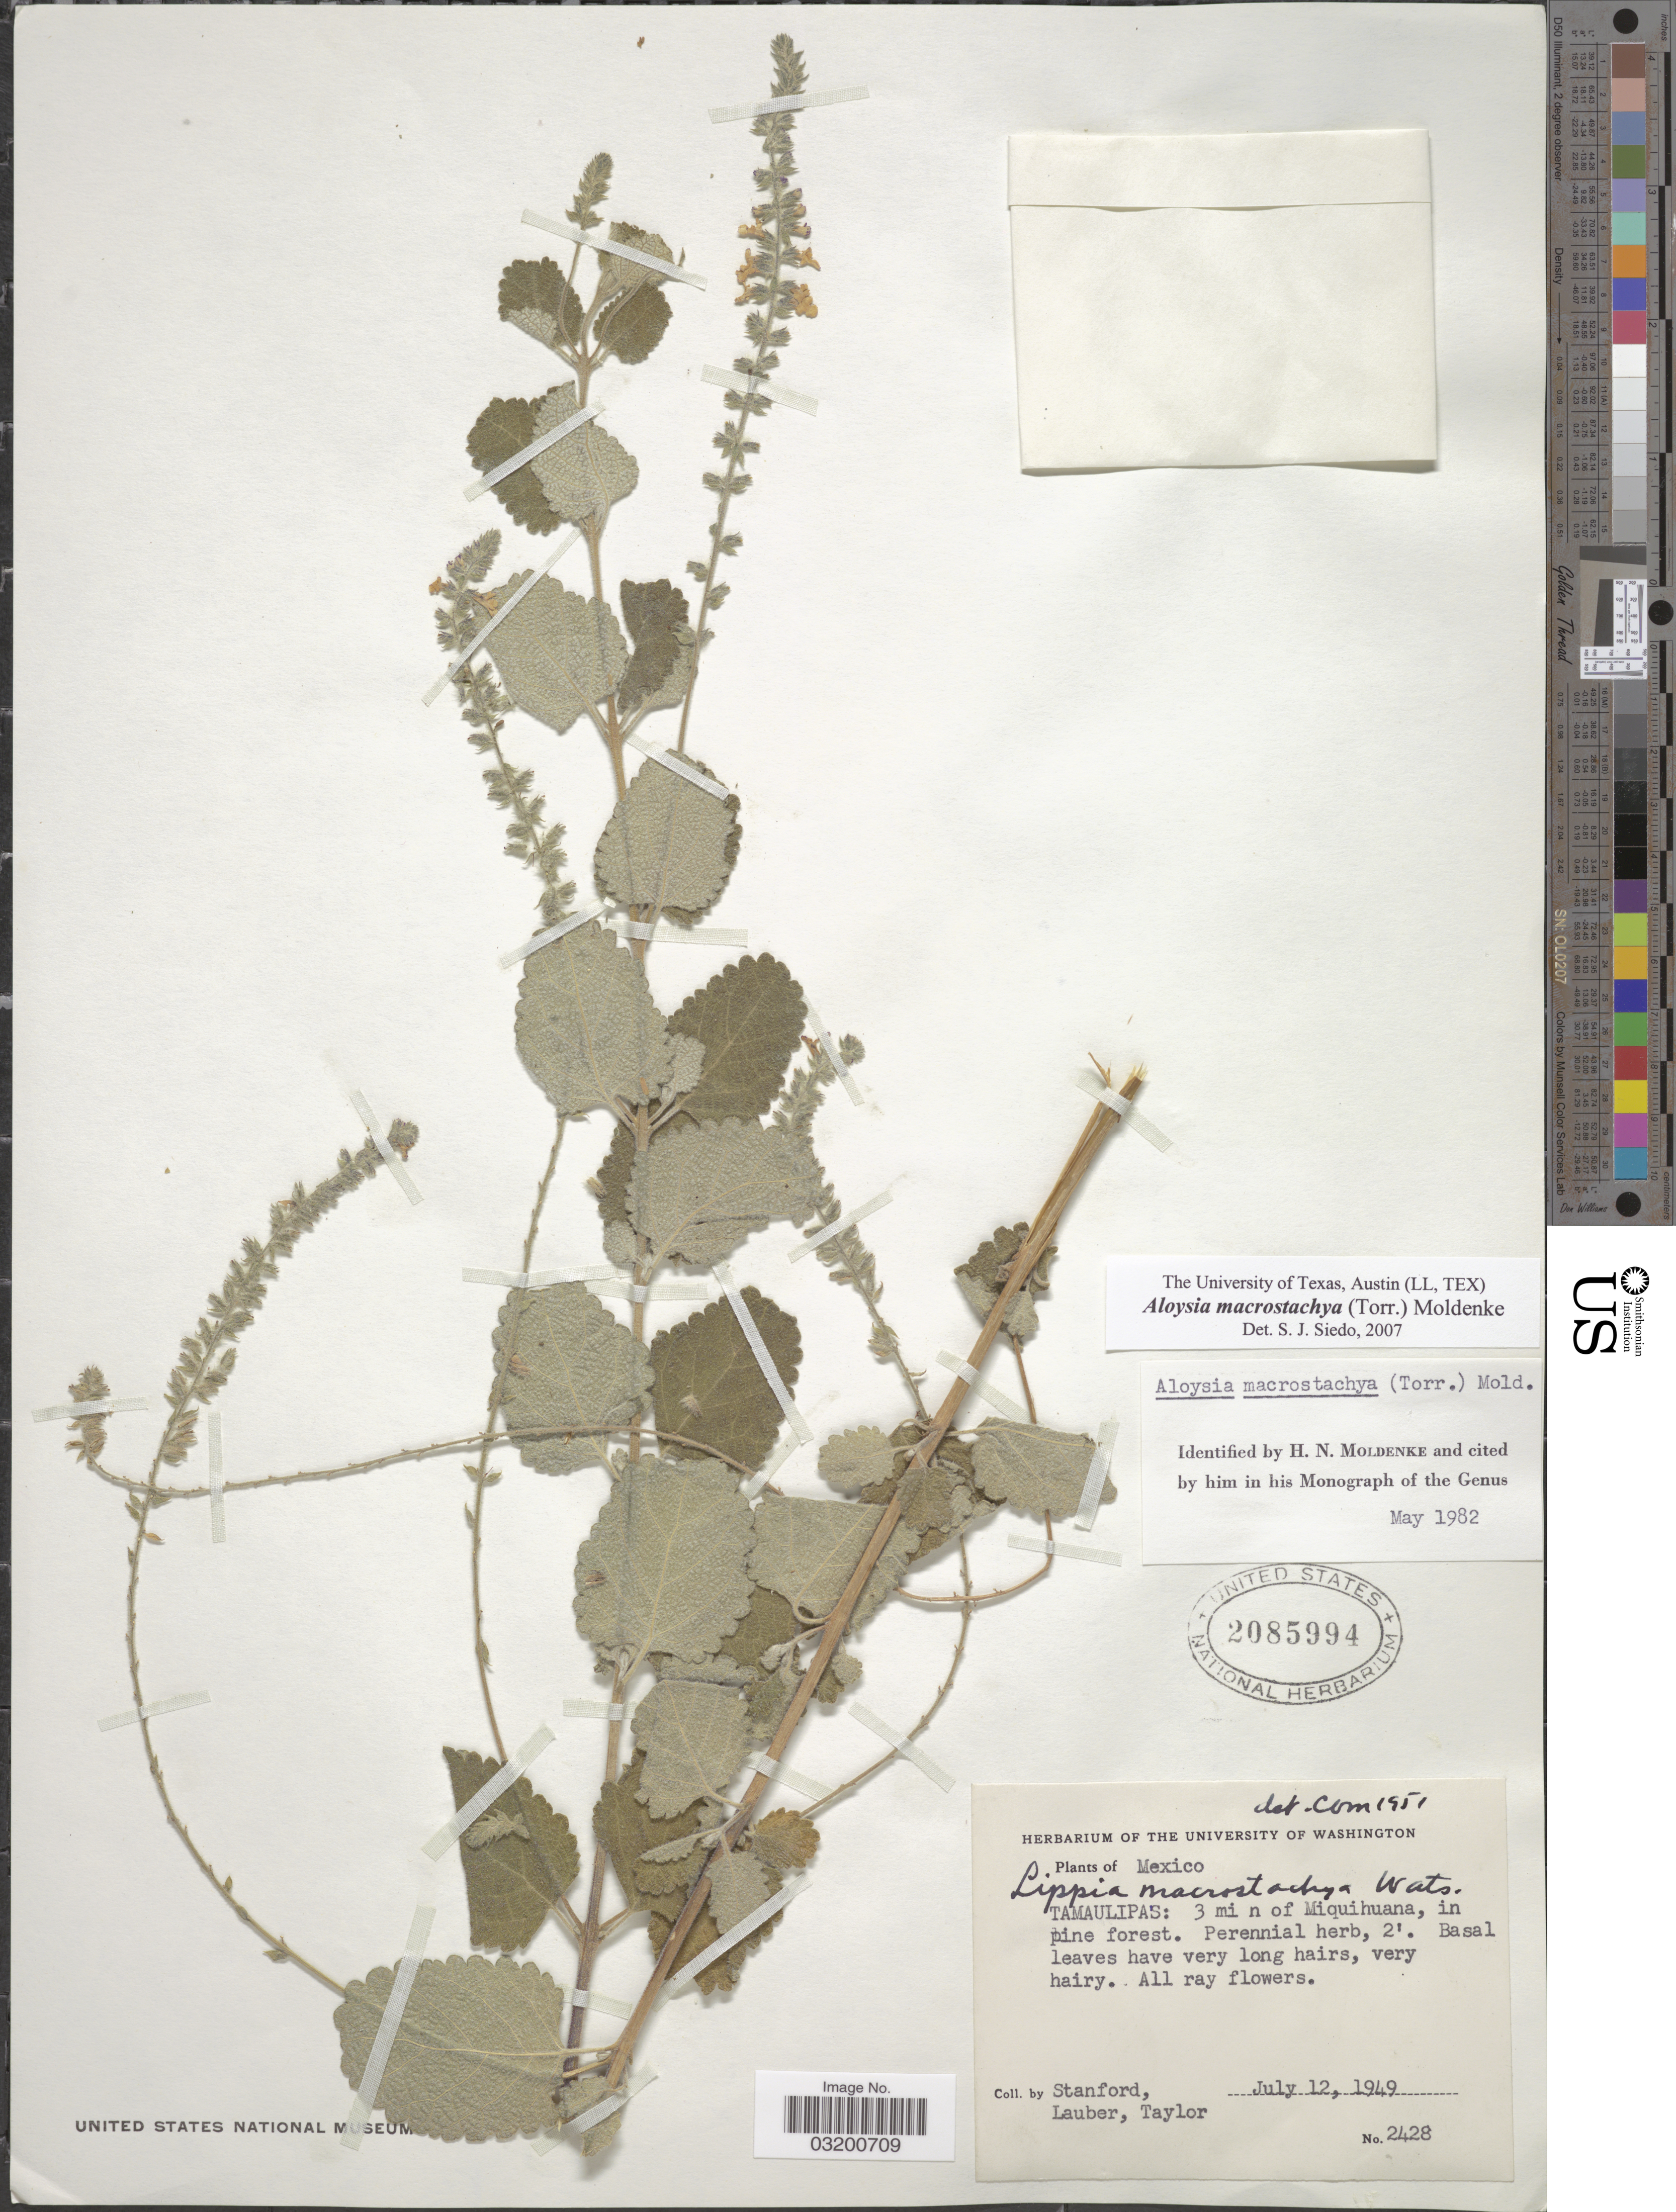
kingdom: Plantae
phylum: Tracheophyta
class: Magnoliopsida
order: Lamiales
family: Verbenaceae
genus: Aloysia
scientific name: Aloysia macrostachya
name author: (Torr.) Moldenke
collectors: -. Stanford, -. Lauber & -. Taylor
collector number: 2428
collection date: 1949-07-12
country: Mexico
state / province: Tamaulipas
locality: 3 mi n of Miquihuana.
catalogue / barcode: US 2085994